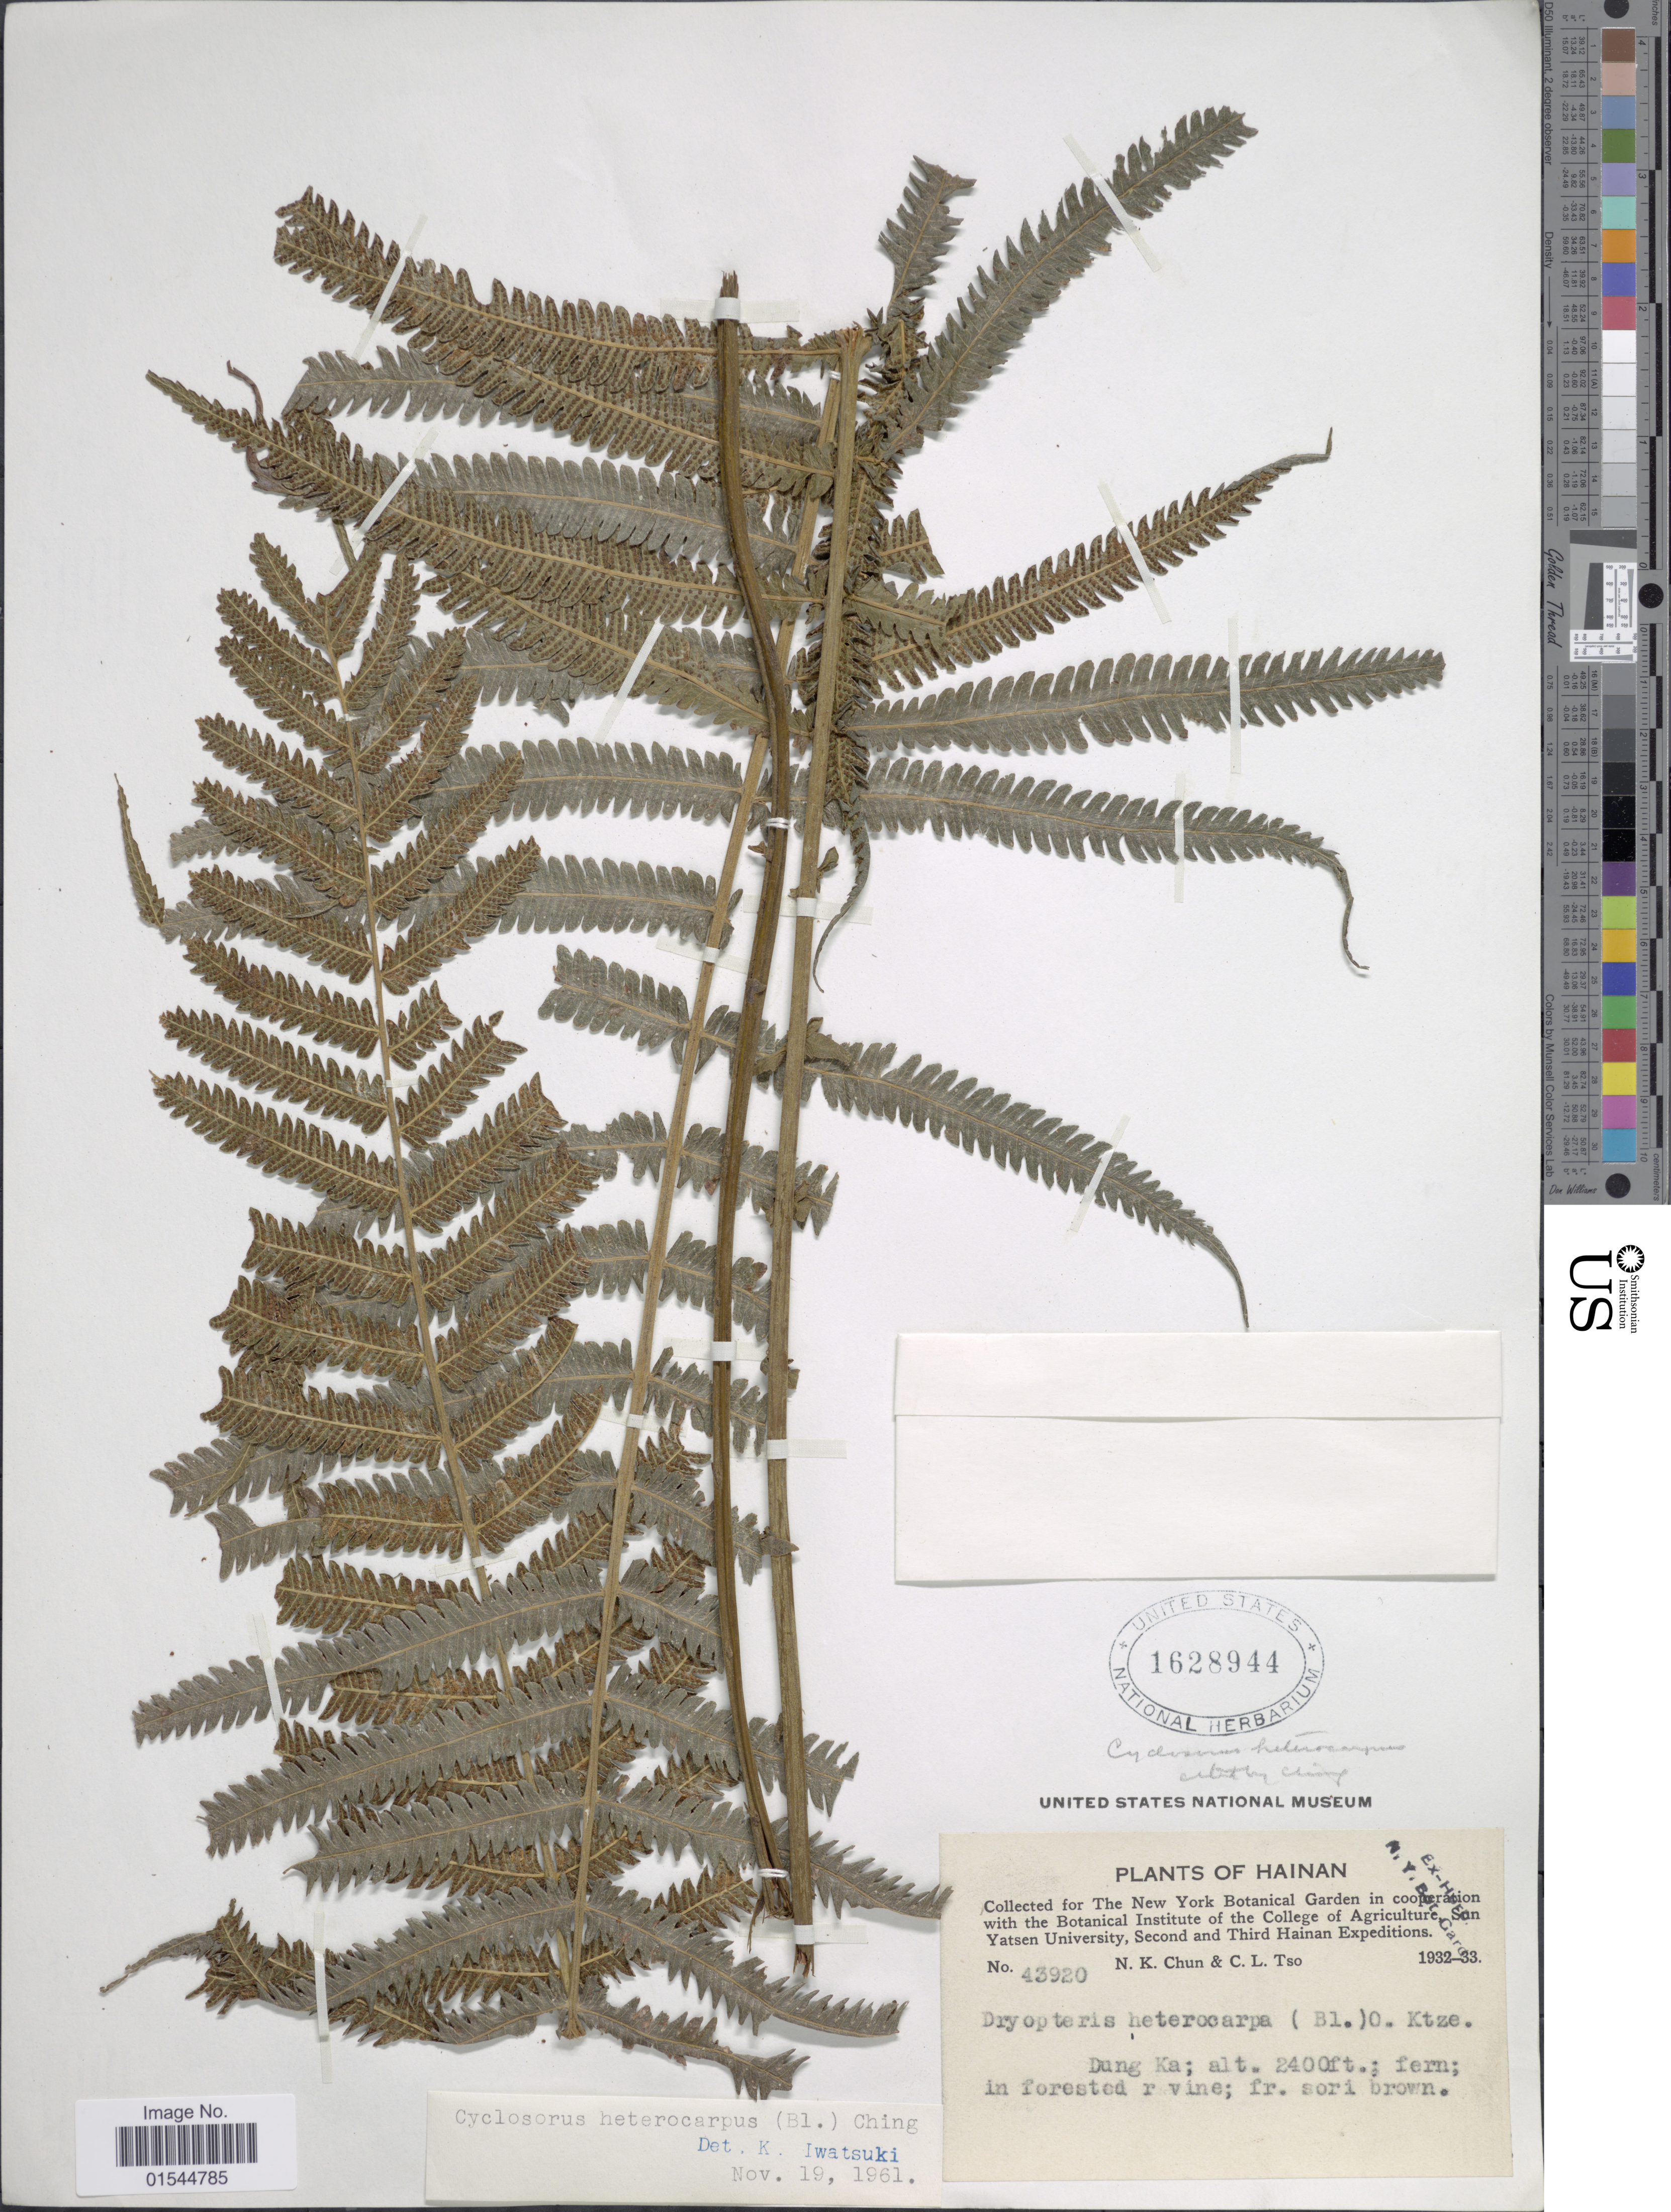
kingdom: Plantae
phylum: Tracheophyta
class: Polypodiopsida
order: Polypodiales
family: Thelypteridaceae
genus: Sphaerostephanos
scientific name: Sphaerostephanos heterocarpus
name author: (Blume) Holttum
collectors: N. K. Chun & C. Tso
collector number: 43920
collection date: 1932/1933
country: China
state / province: Hainan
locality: Dung Ka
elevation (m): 732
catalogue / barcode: US 1628944